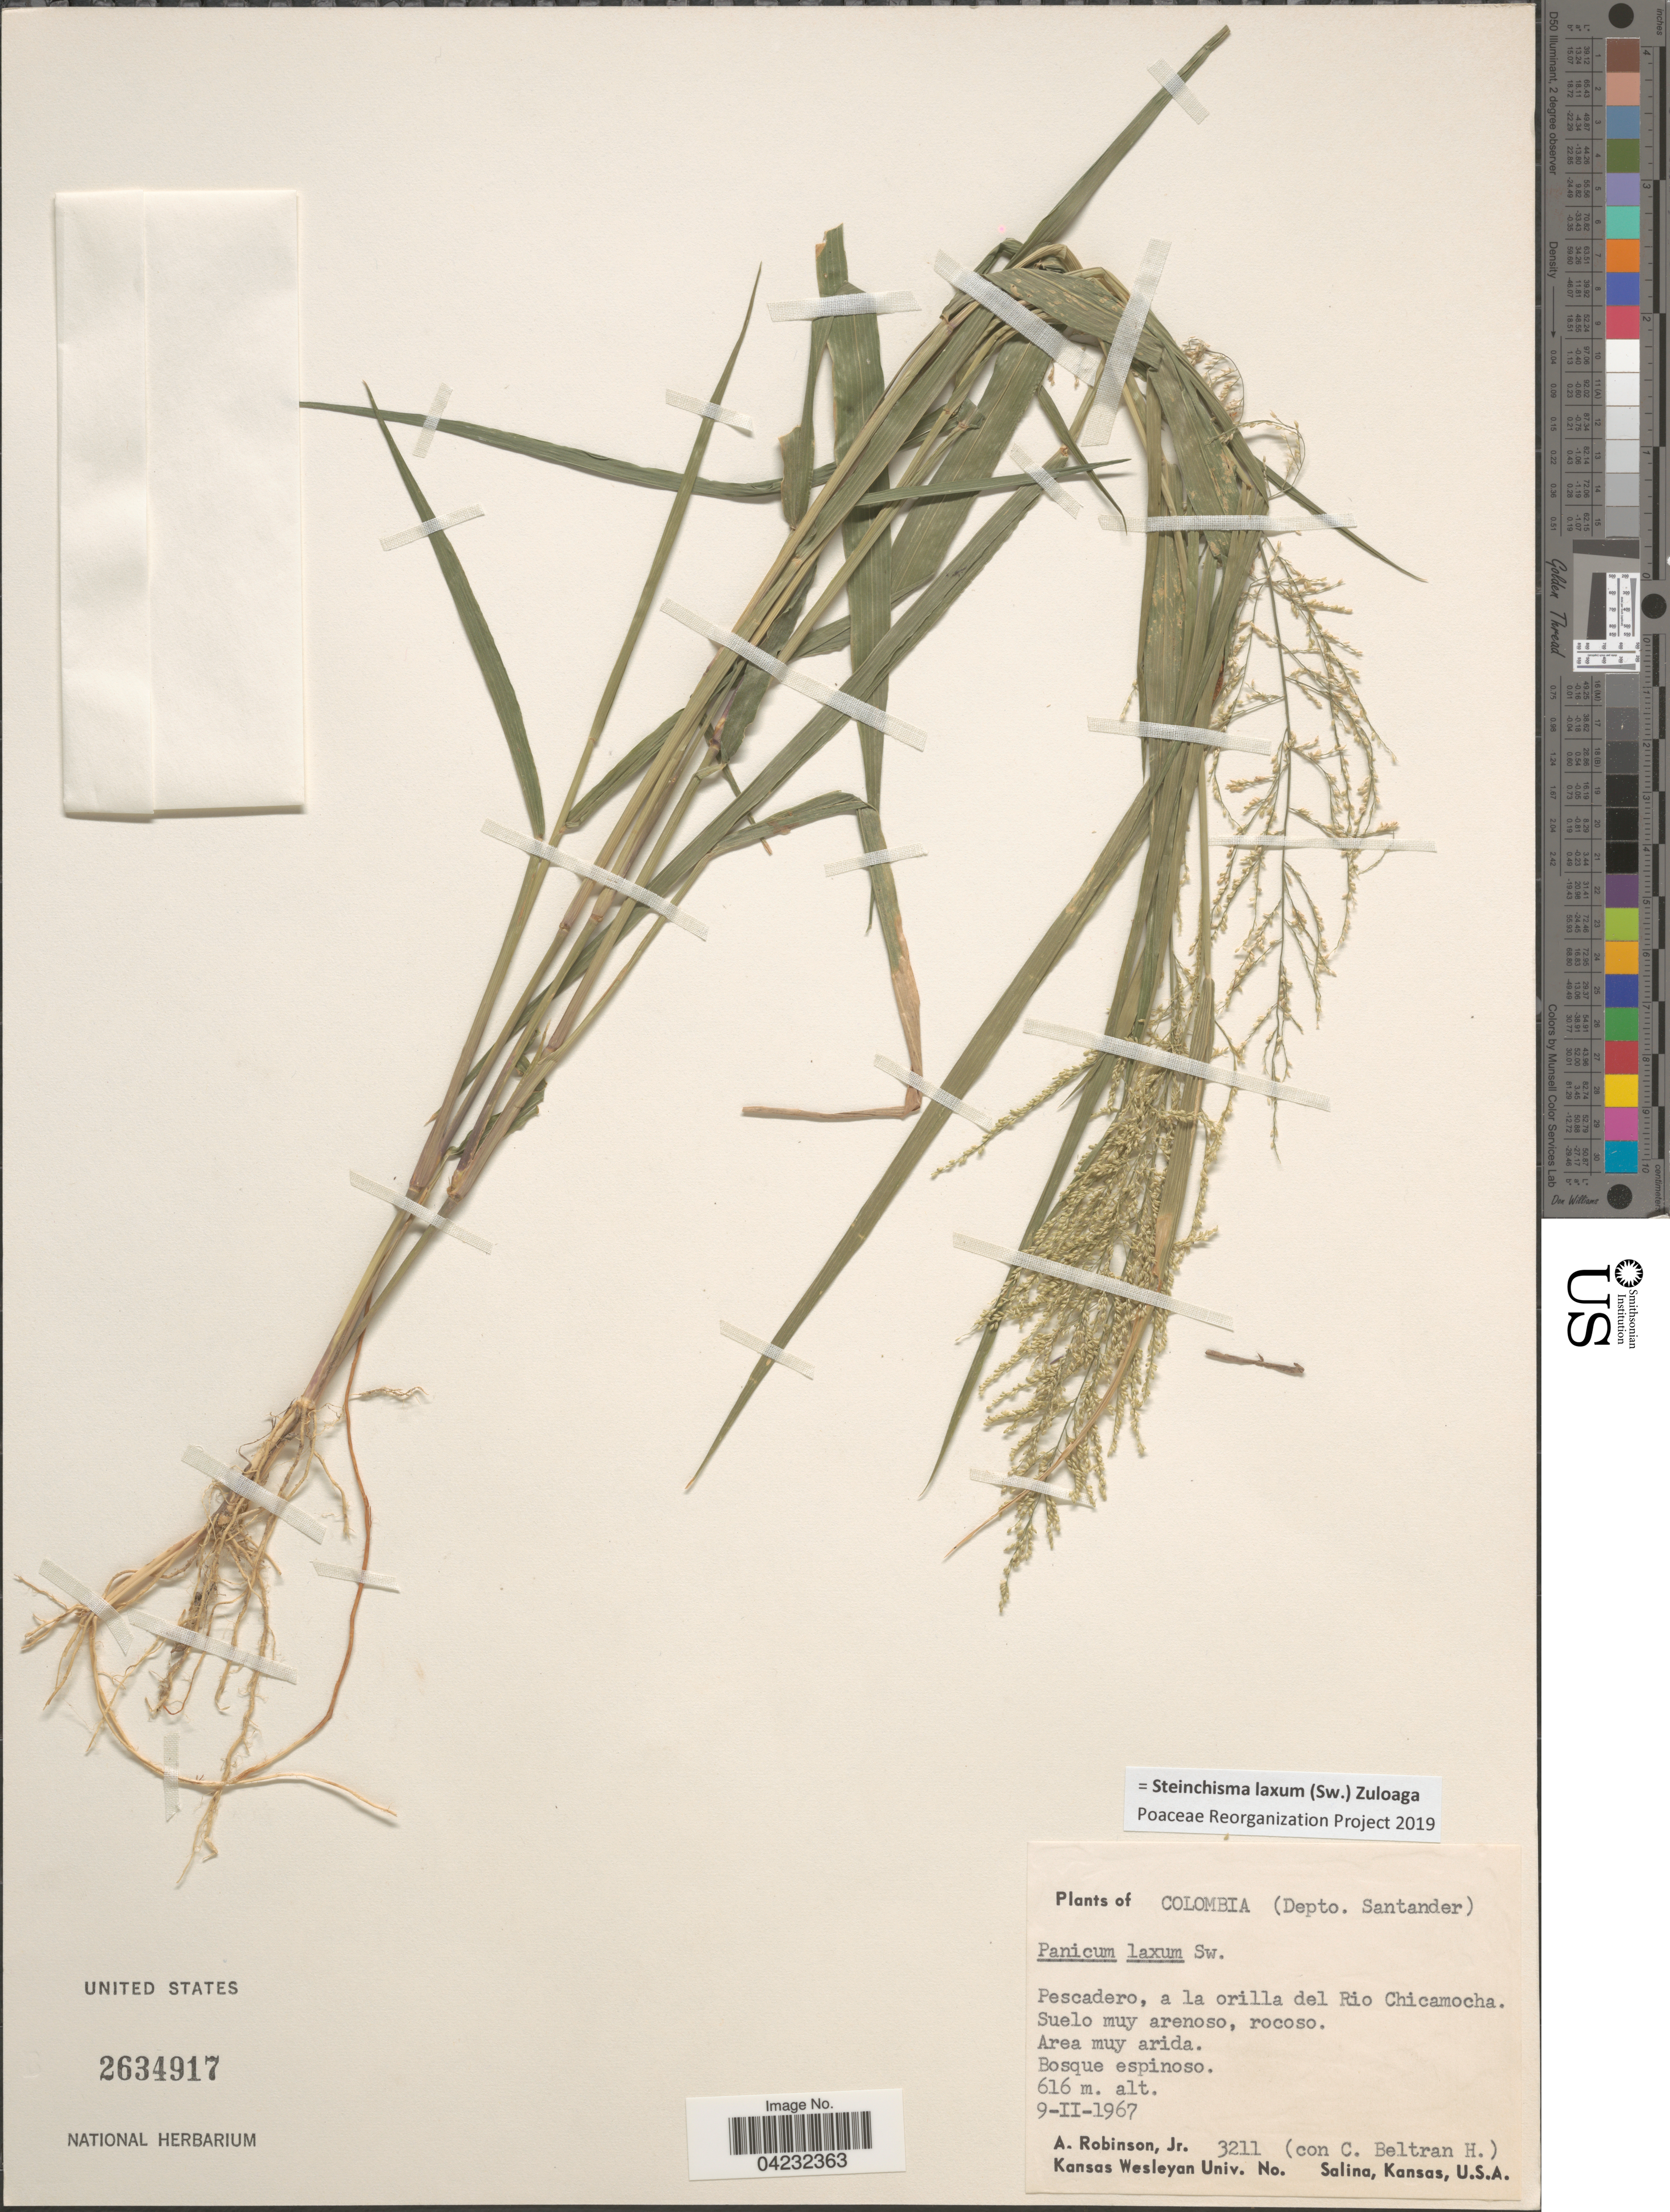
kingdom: Plantae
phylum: Tracheophyta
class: Liliopsida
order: Poales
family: Poaceae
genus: Steinchisma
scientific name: Steinchisma laxum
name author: (Sw.) Zuloaga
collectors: A. Robinson & H. Beltran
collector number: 3211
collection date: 1967-02-09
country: Colombia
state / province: Santander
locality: (Depto. Santander). Pescadero, a la orilla del Rio Chicamocha.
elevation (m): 616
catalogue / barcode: US 2634917